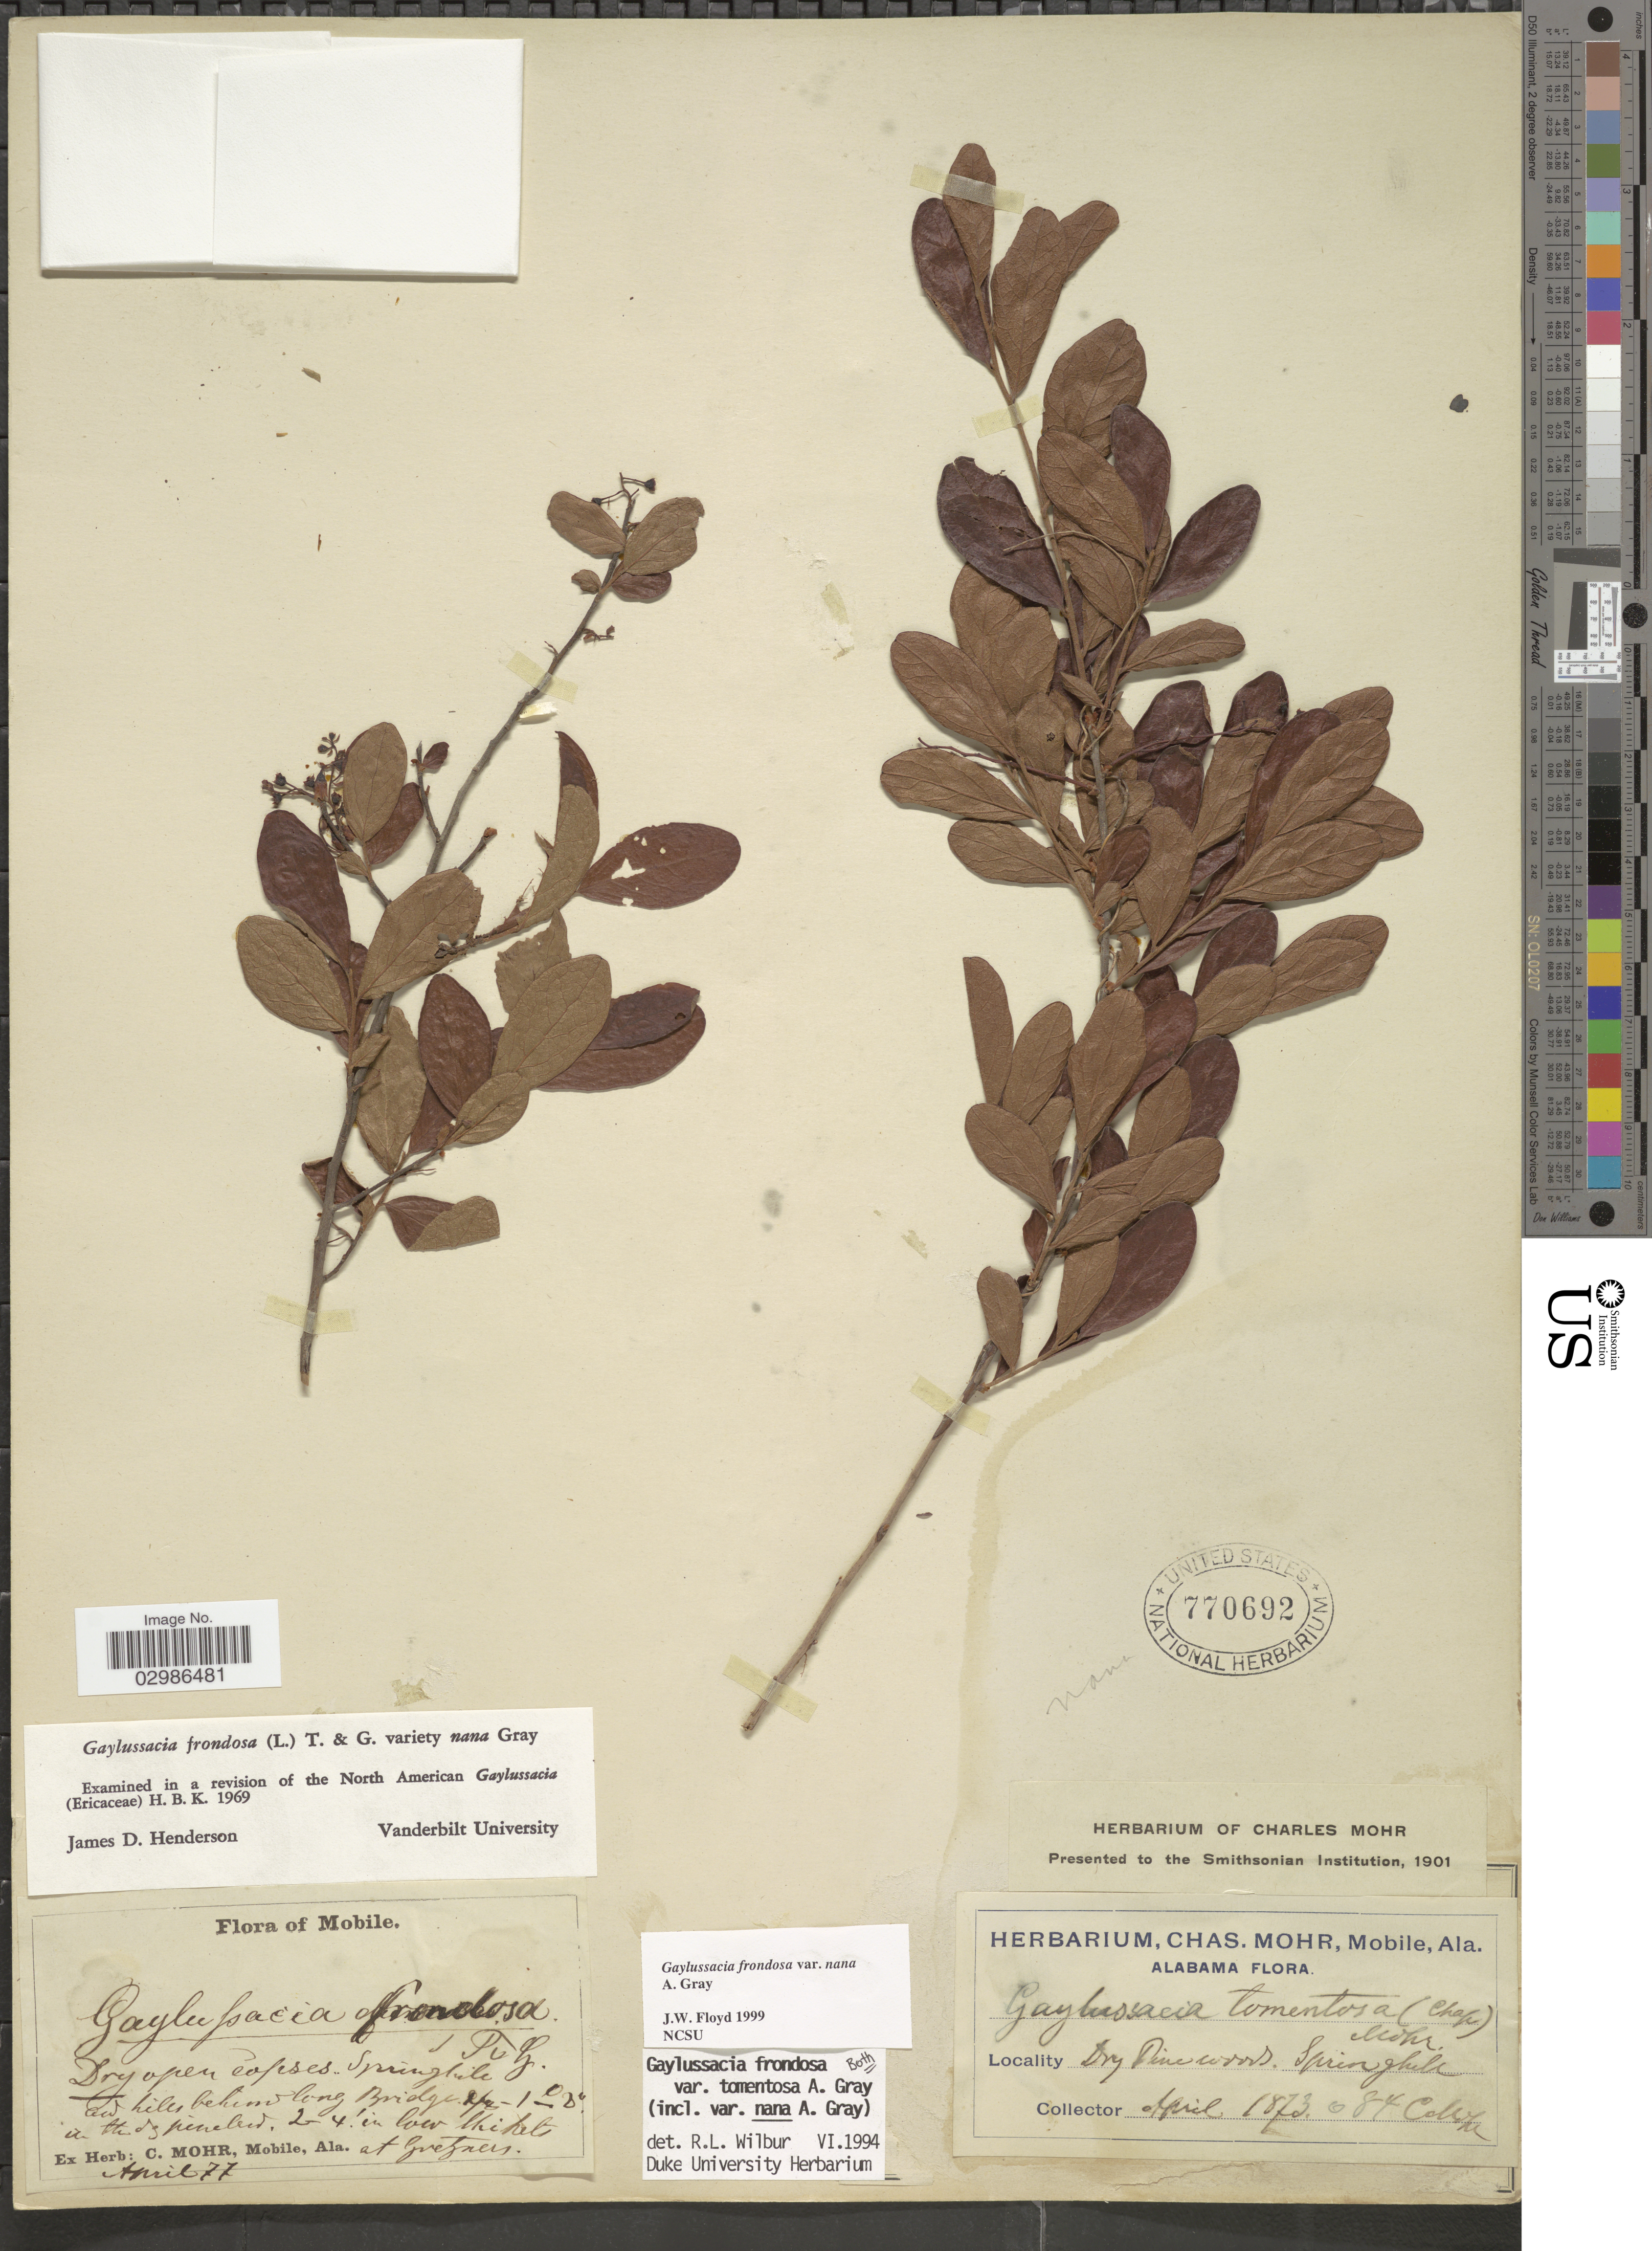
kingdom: Plantae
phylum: Tracheophyta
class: Magnoliopsida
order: Ericales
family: Ericaceae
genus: Gaylussacia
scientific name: Gaylussacia frondosa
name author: (L.) Torr. & A. Gray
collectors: Mohr, C. T. (herbarium)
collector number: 084?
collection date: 1873-04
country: United States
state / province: Alabama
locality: Mobile. At Gretners. Behind long Bridge. Springhill.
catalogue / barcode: US 770692